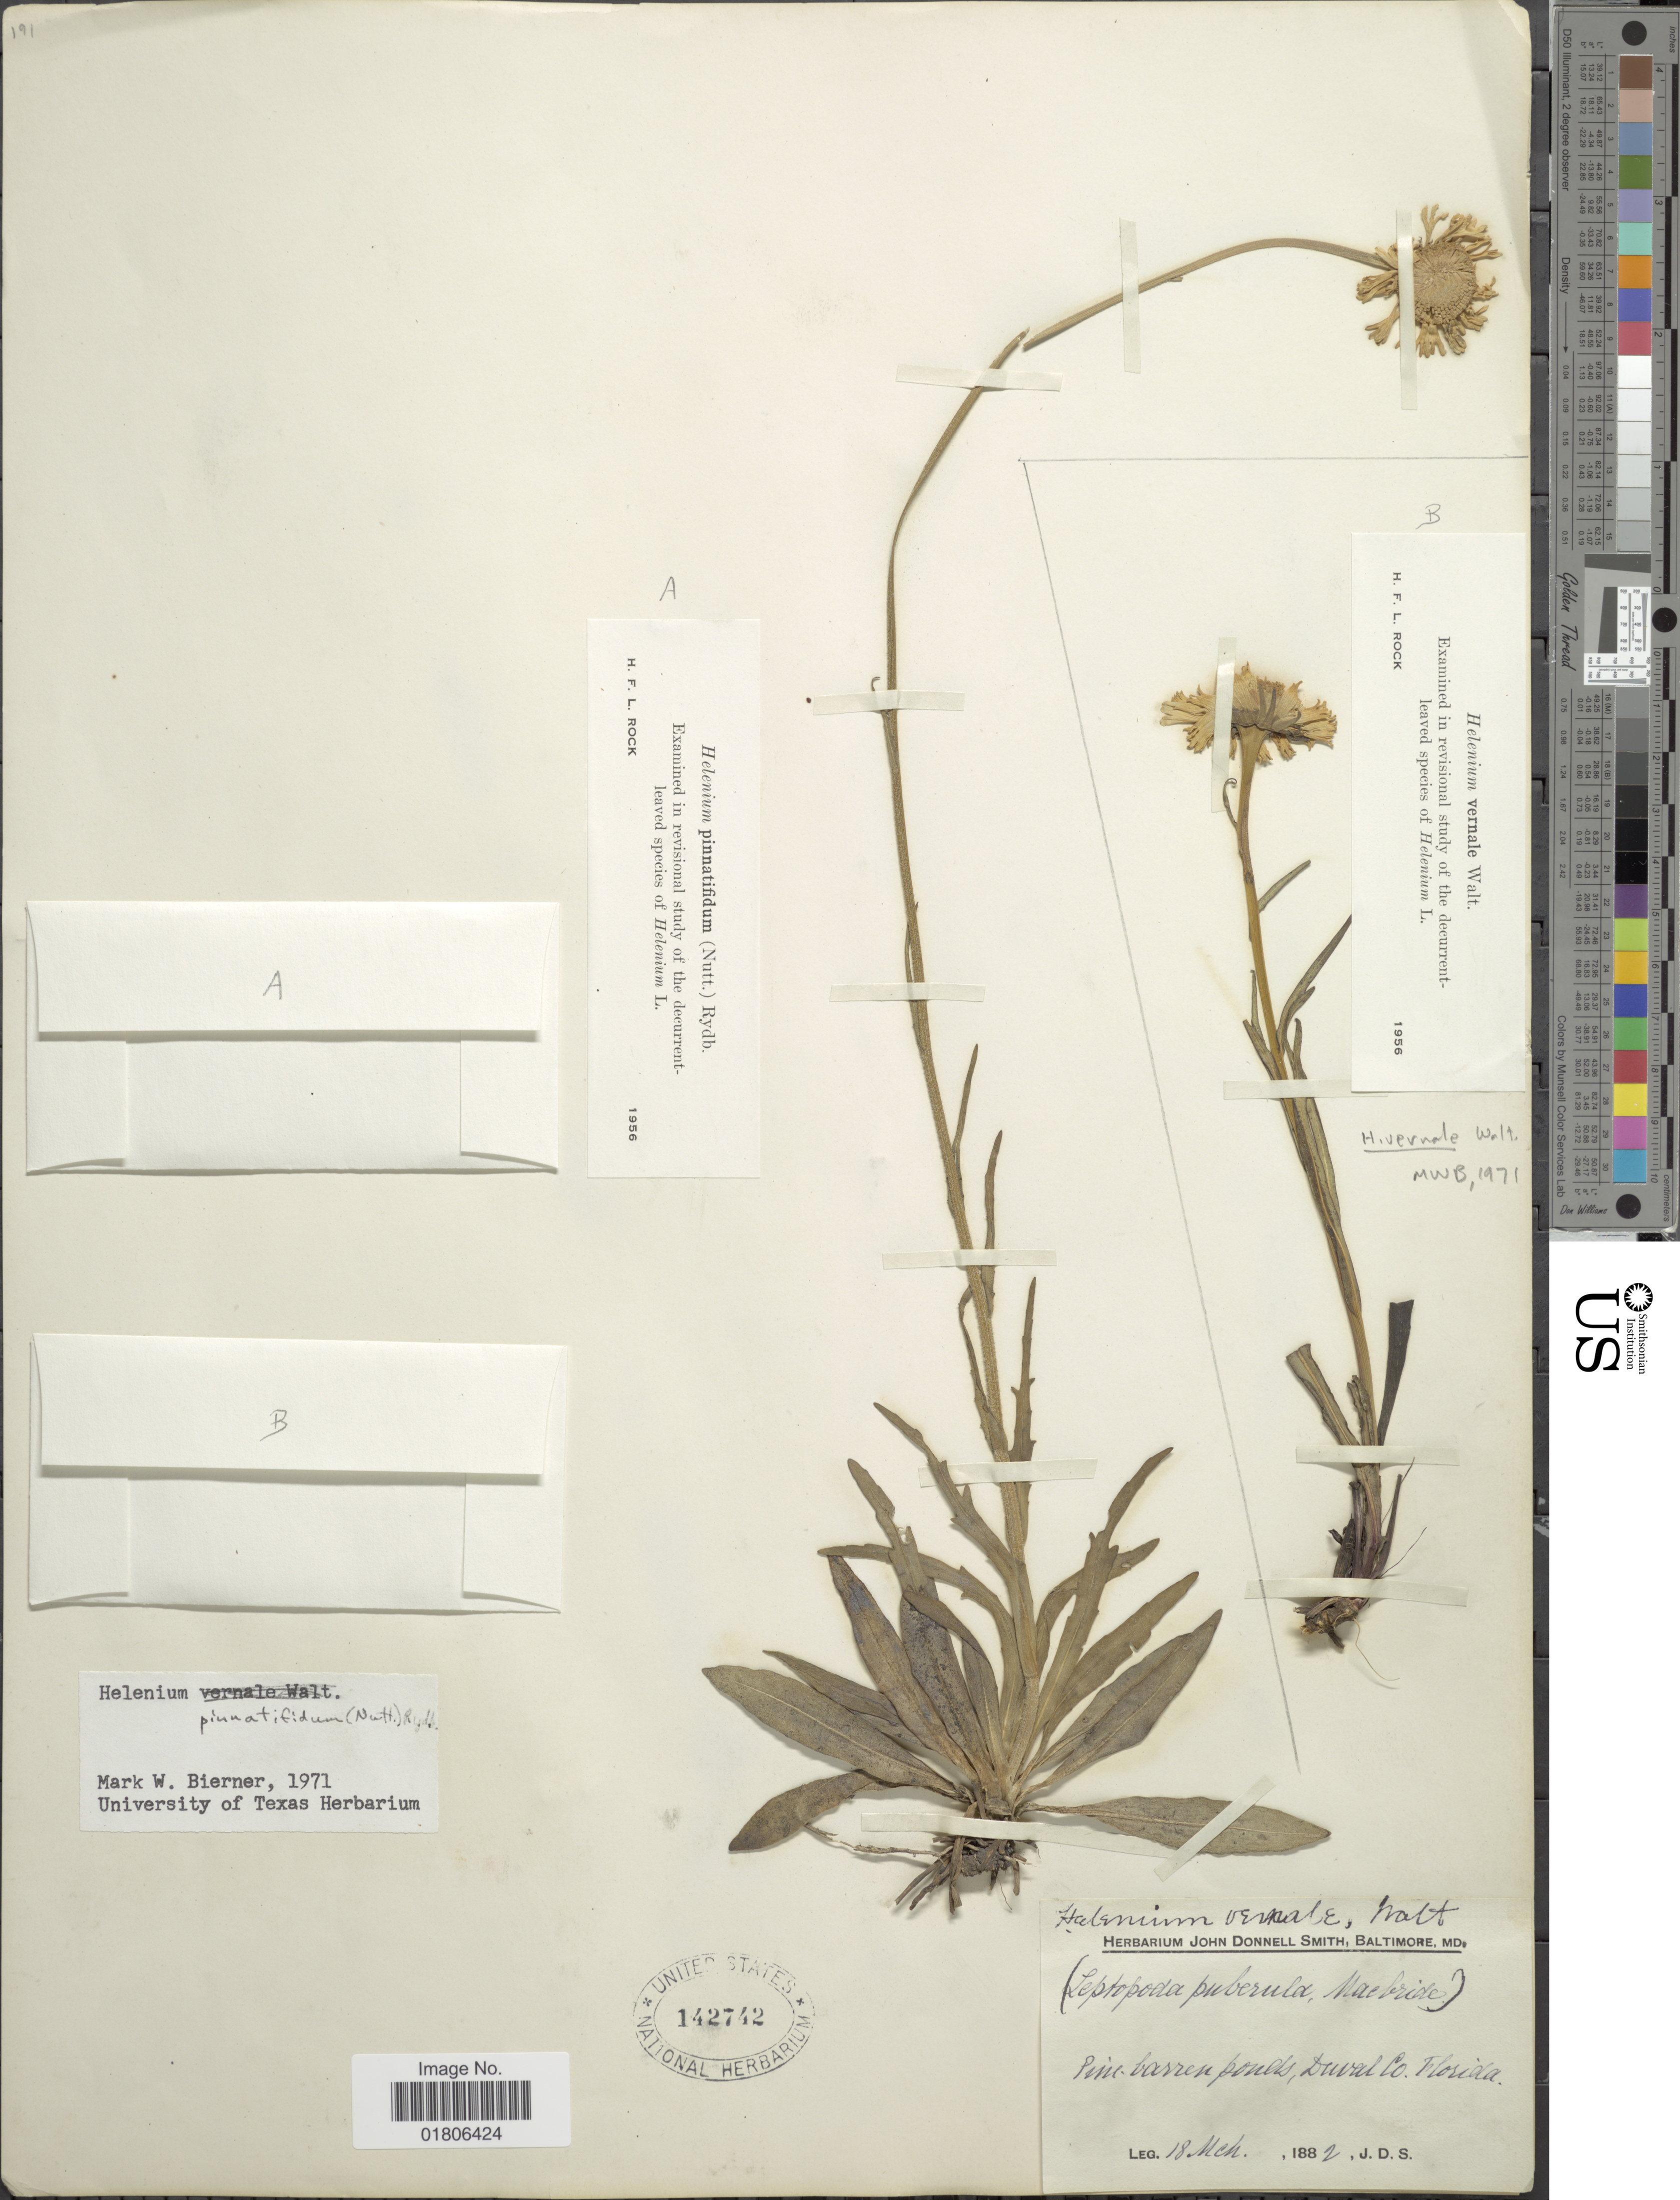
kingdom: Plantae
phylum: Tracheophyta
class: Magnoliopsida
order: Asterales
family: Asteraceae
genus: Helenium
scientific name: Helenium pinnatifidum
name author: (Schwein. ex Nutt.) Rydb.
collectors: J. Donnell Smith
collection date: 1882-03-18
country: United States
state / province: Florida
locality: Pine-barren ponds, Duval Co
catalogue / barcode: US 142742